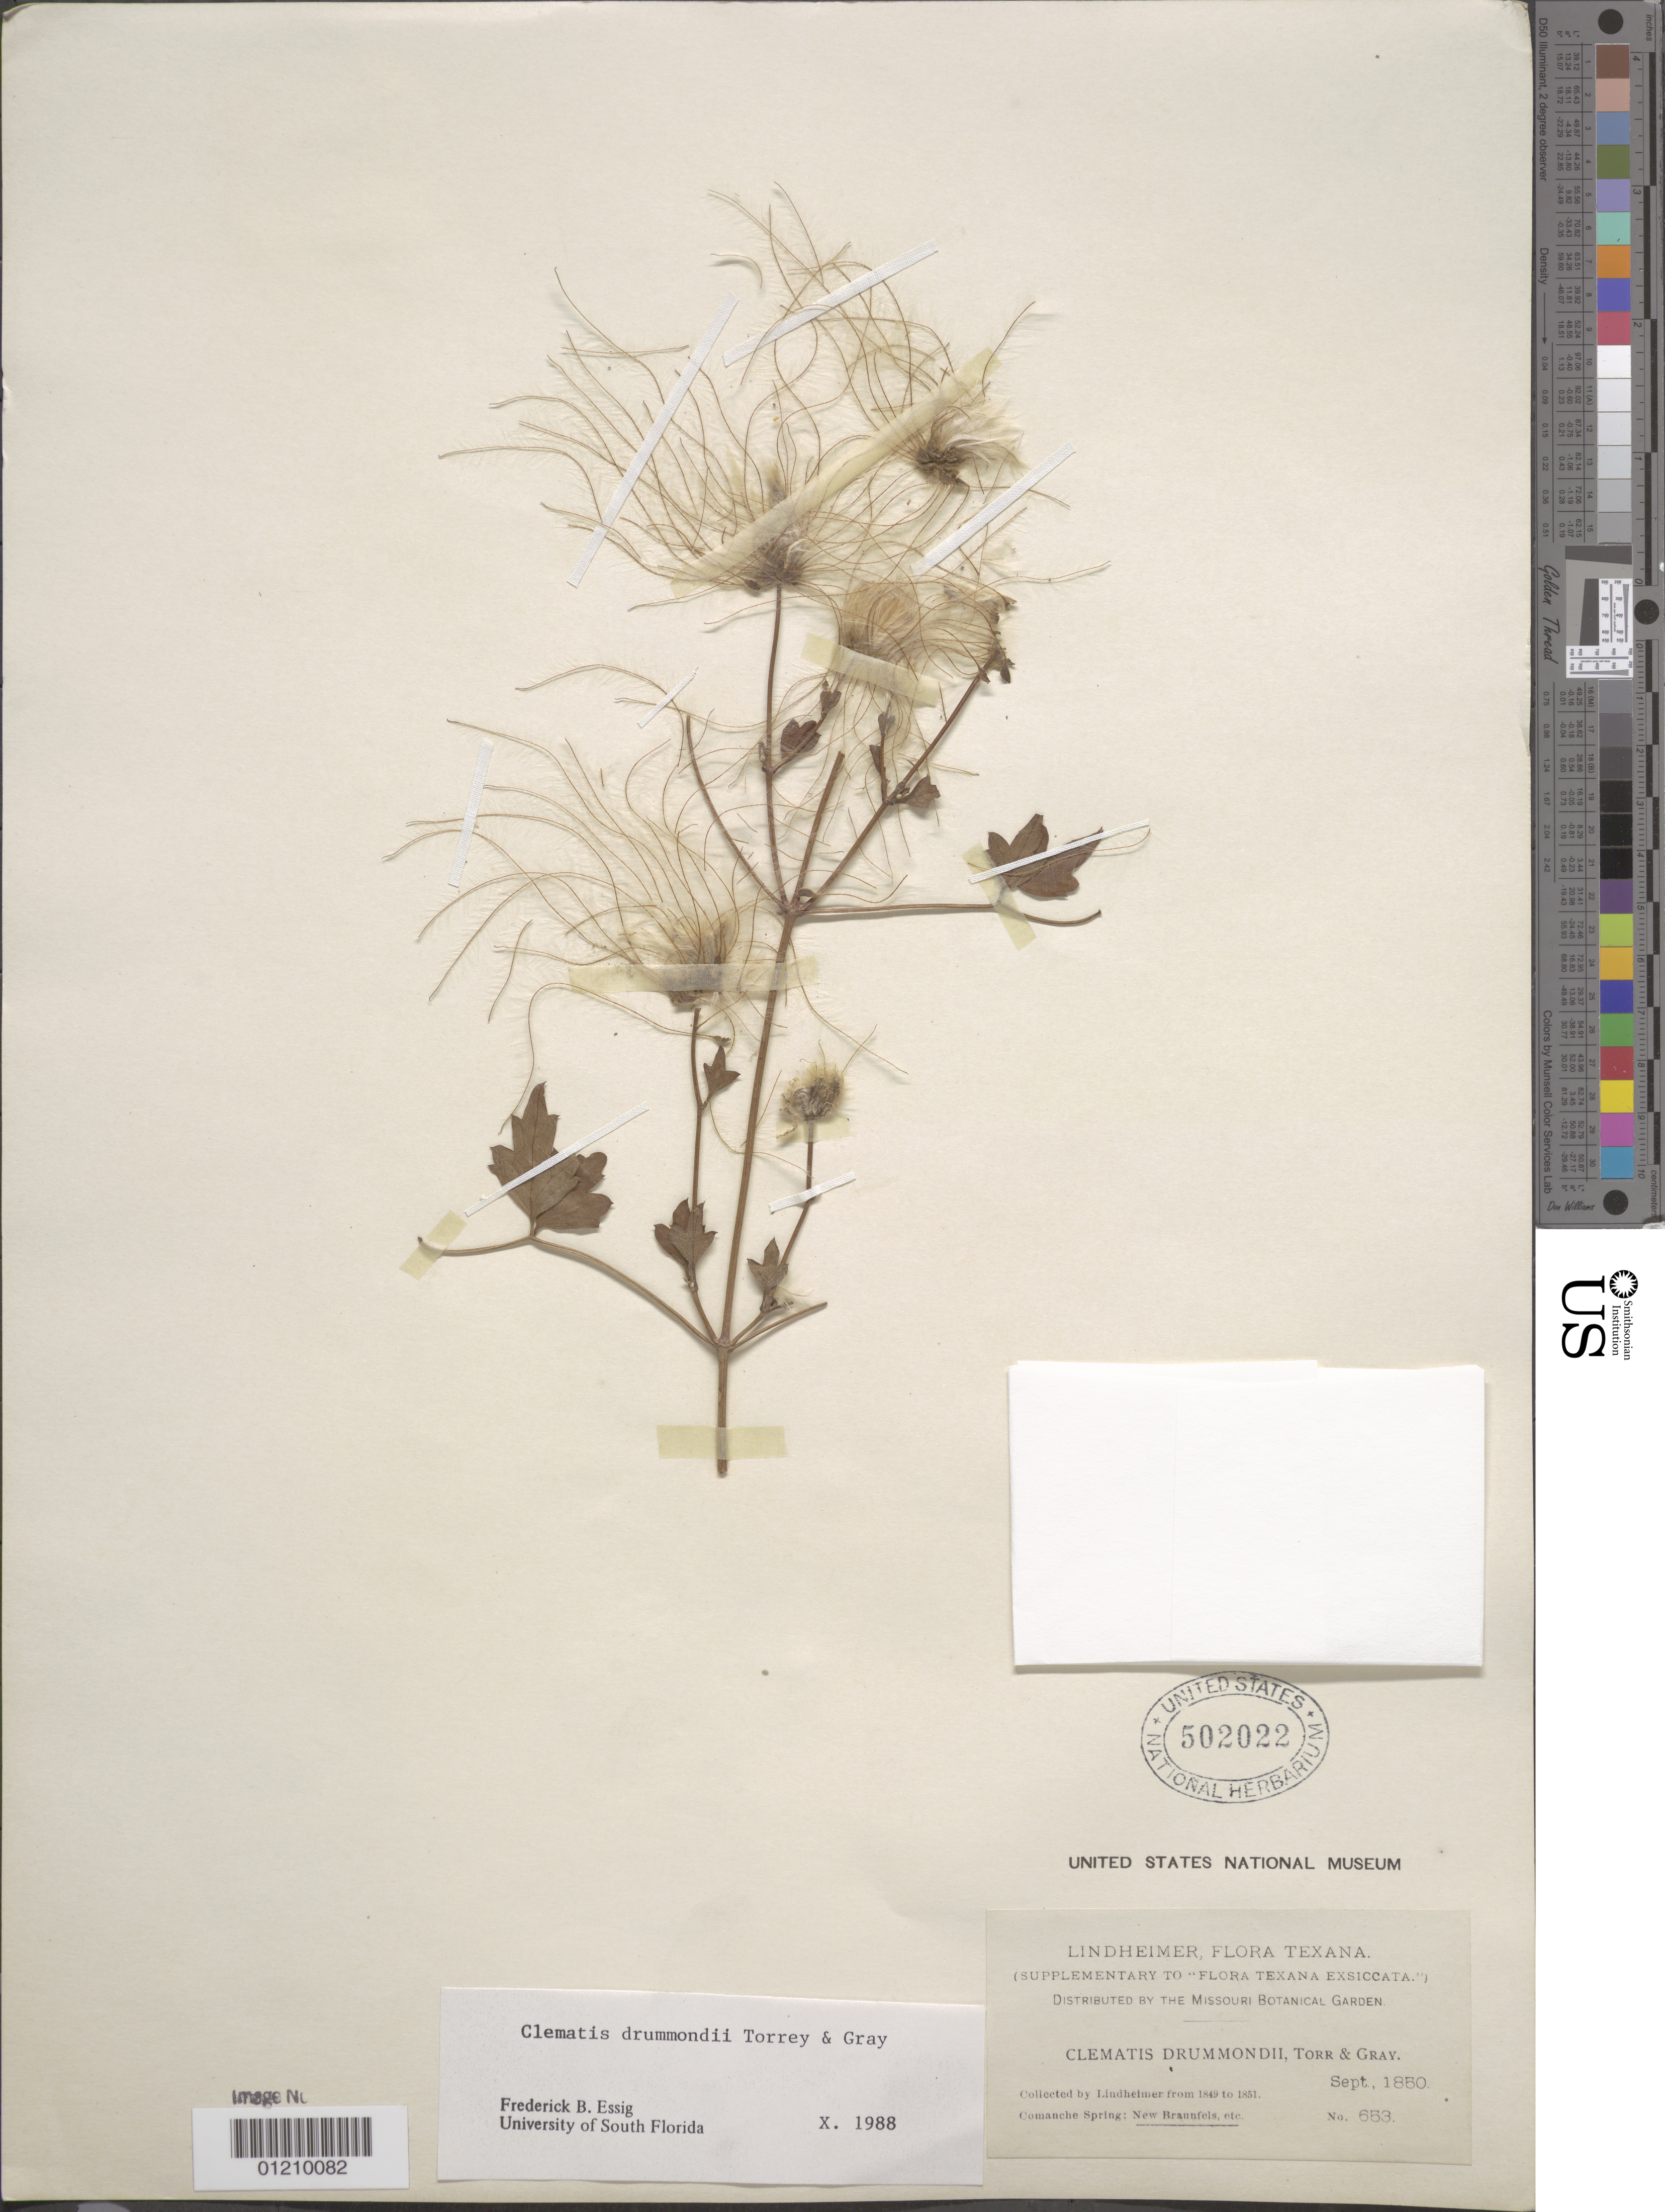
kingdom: Plantae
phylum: Tracheophyta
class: Magnoliopsida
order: Ranunculales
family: Ranunculaceae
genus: Clematis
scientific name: Clematis drummondii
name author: Torr. & A. Gray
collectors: F. J. Lindheimer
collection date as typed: Sept. 1850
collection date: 1850-09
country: United States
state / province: Texas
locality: Coamnche Spring: New Braunfels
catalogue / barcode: US 502022